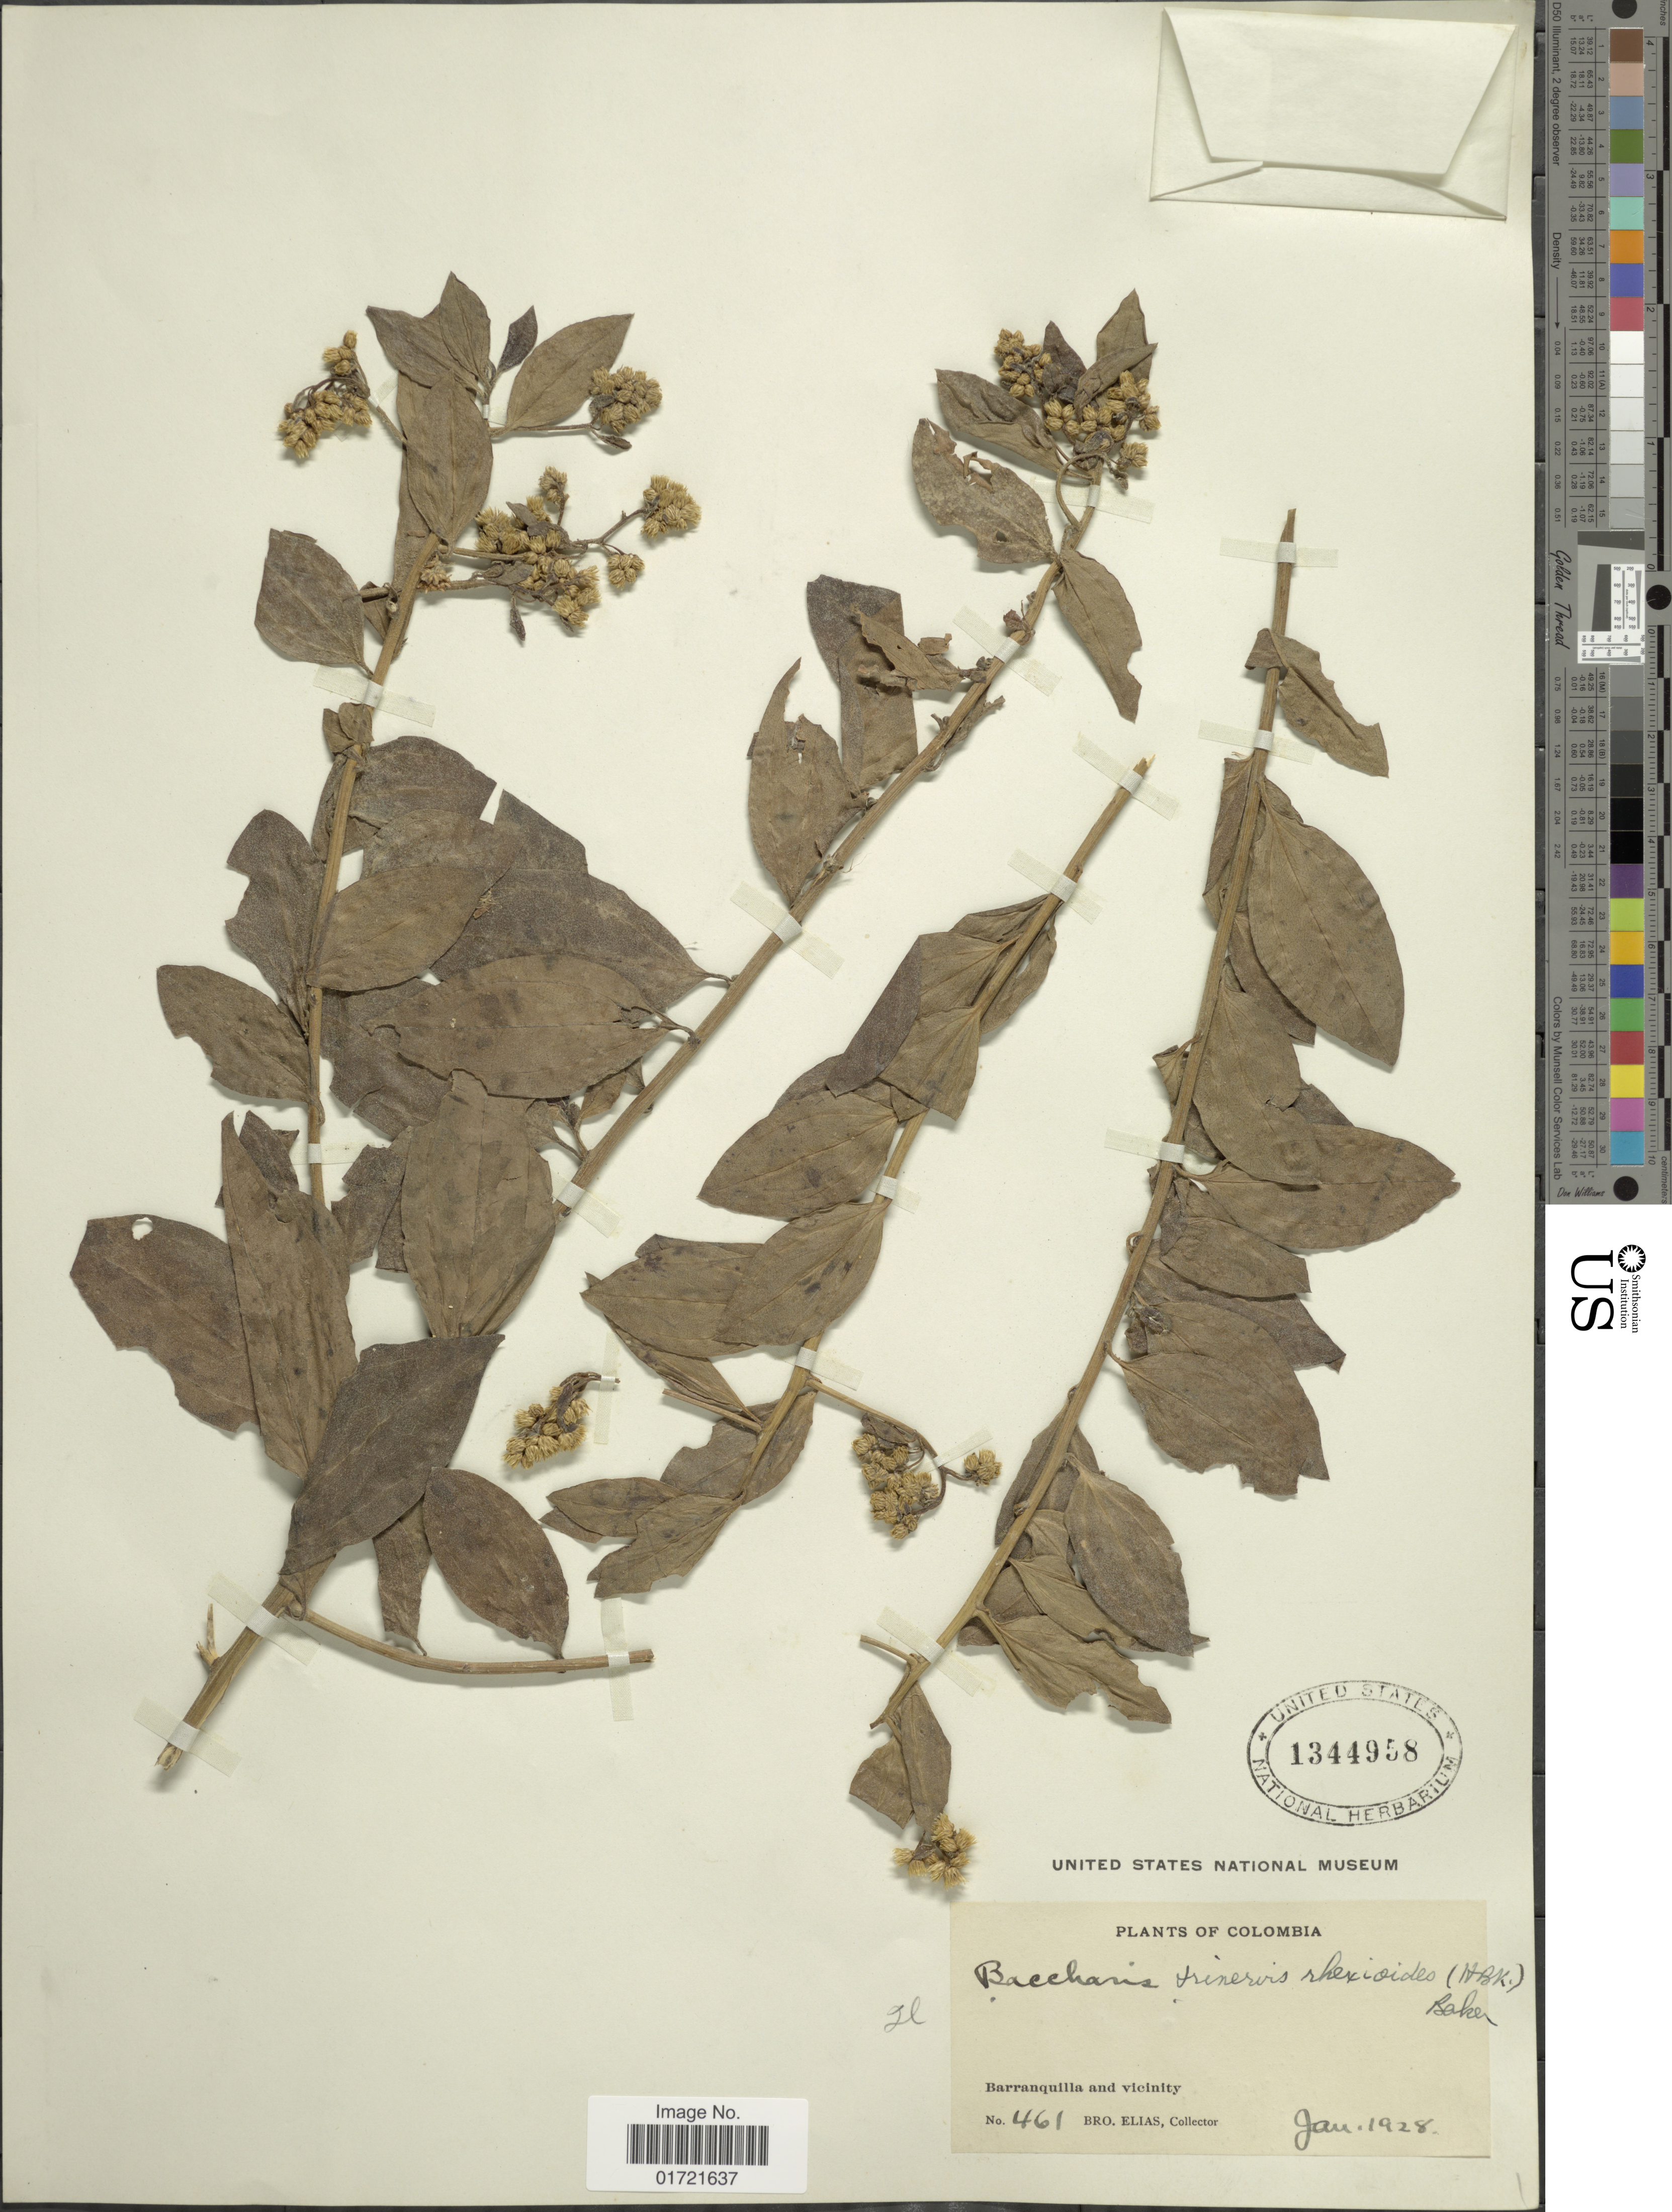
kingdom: Plantae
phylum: Tracheophyta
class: Magnoliopsida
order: Asterales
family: Asteraceae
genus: Baccharis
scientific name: Baccharis trinervis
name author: (Lam.) Pers.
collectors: Bro. Elias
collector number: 461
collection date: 1928-01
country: Colombia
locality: Barranquilla and vicinity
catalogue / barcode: US 1344958